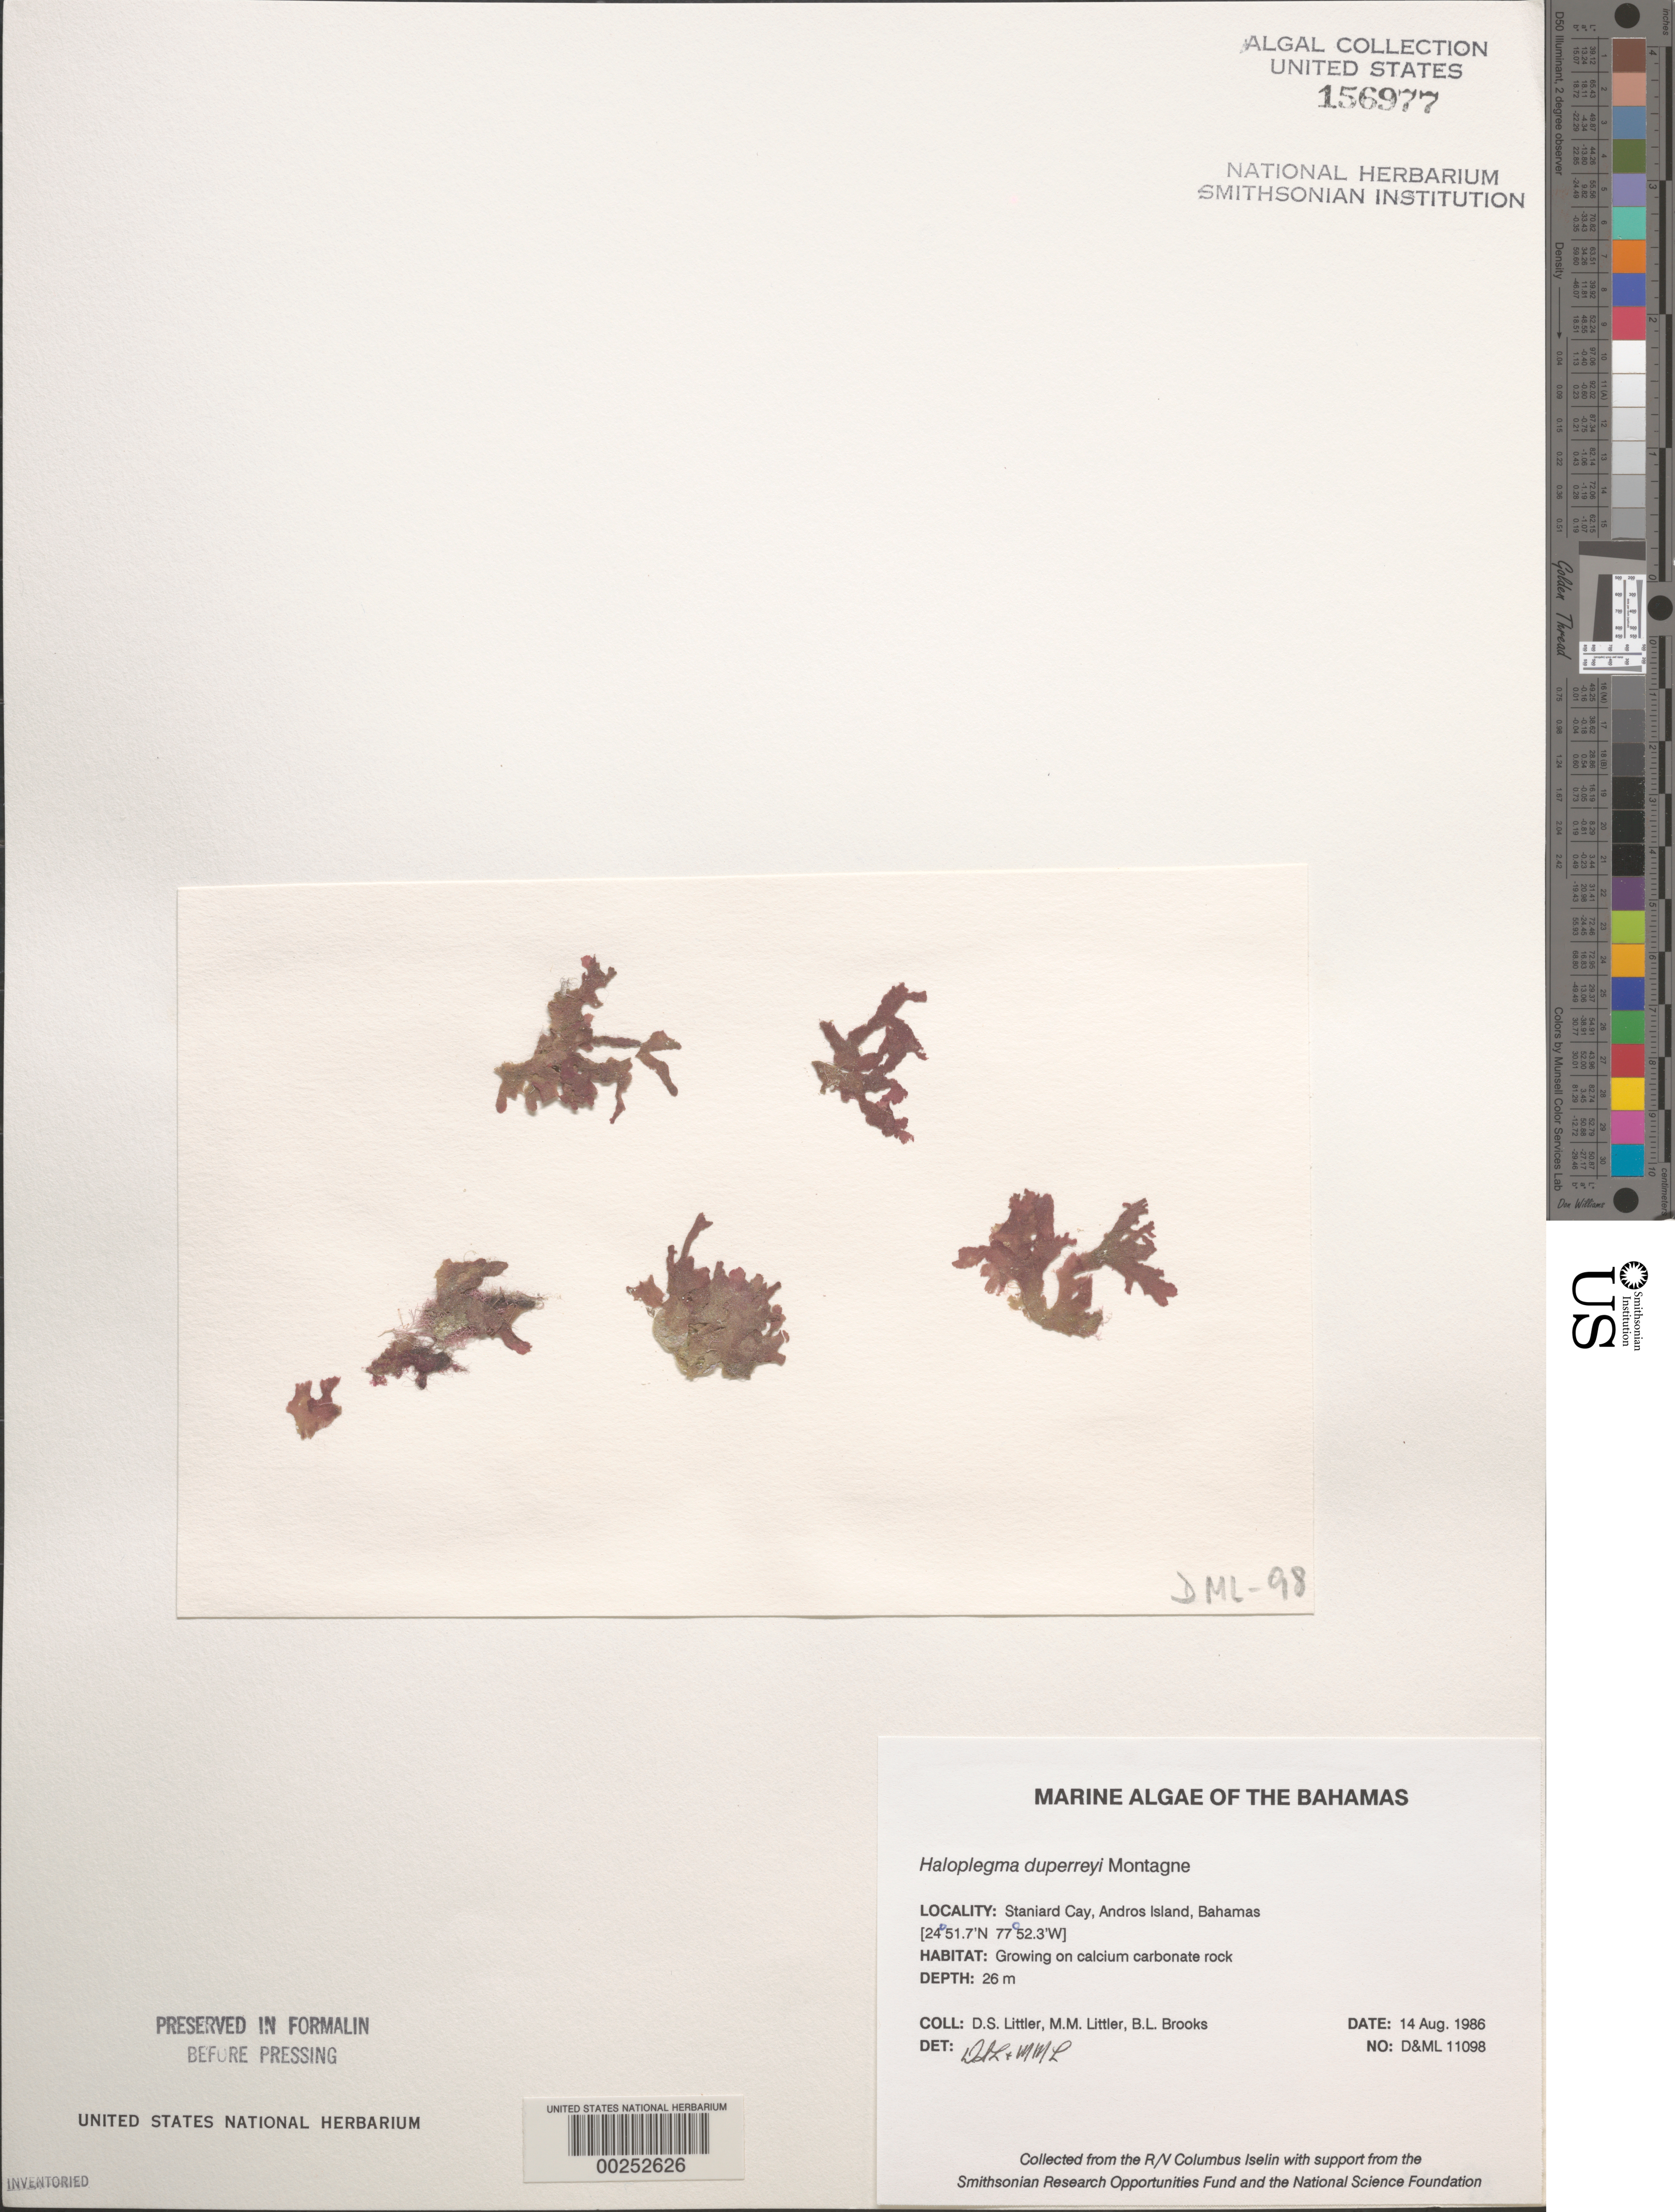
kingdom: Plantae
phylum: Rhodophyta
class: Florideophyceae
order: Ceramiales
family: Wrangeliaceae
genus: Haloplegma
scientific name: Haloplegma duperreyi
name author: Mont.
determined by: Littler, D. S.; Littler, M. M.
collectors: D. S. Littler, M. M. Littler & B. Brooks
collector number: D&ML 11098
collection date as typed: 14 Aug 1986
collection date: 1986-08-14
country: Bahamas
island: Staniard Cay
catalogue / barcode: US 156977